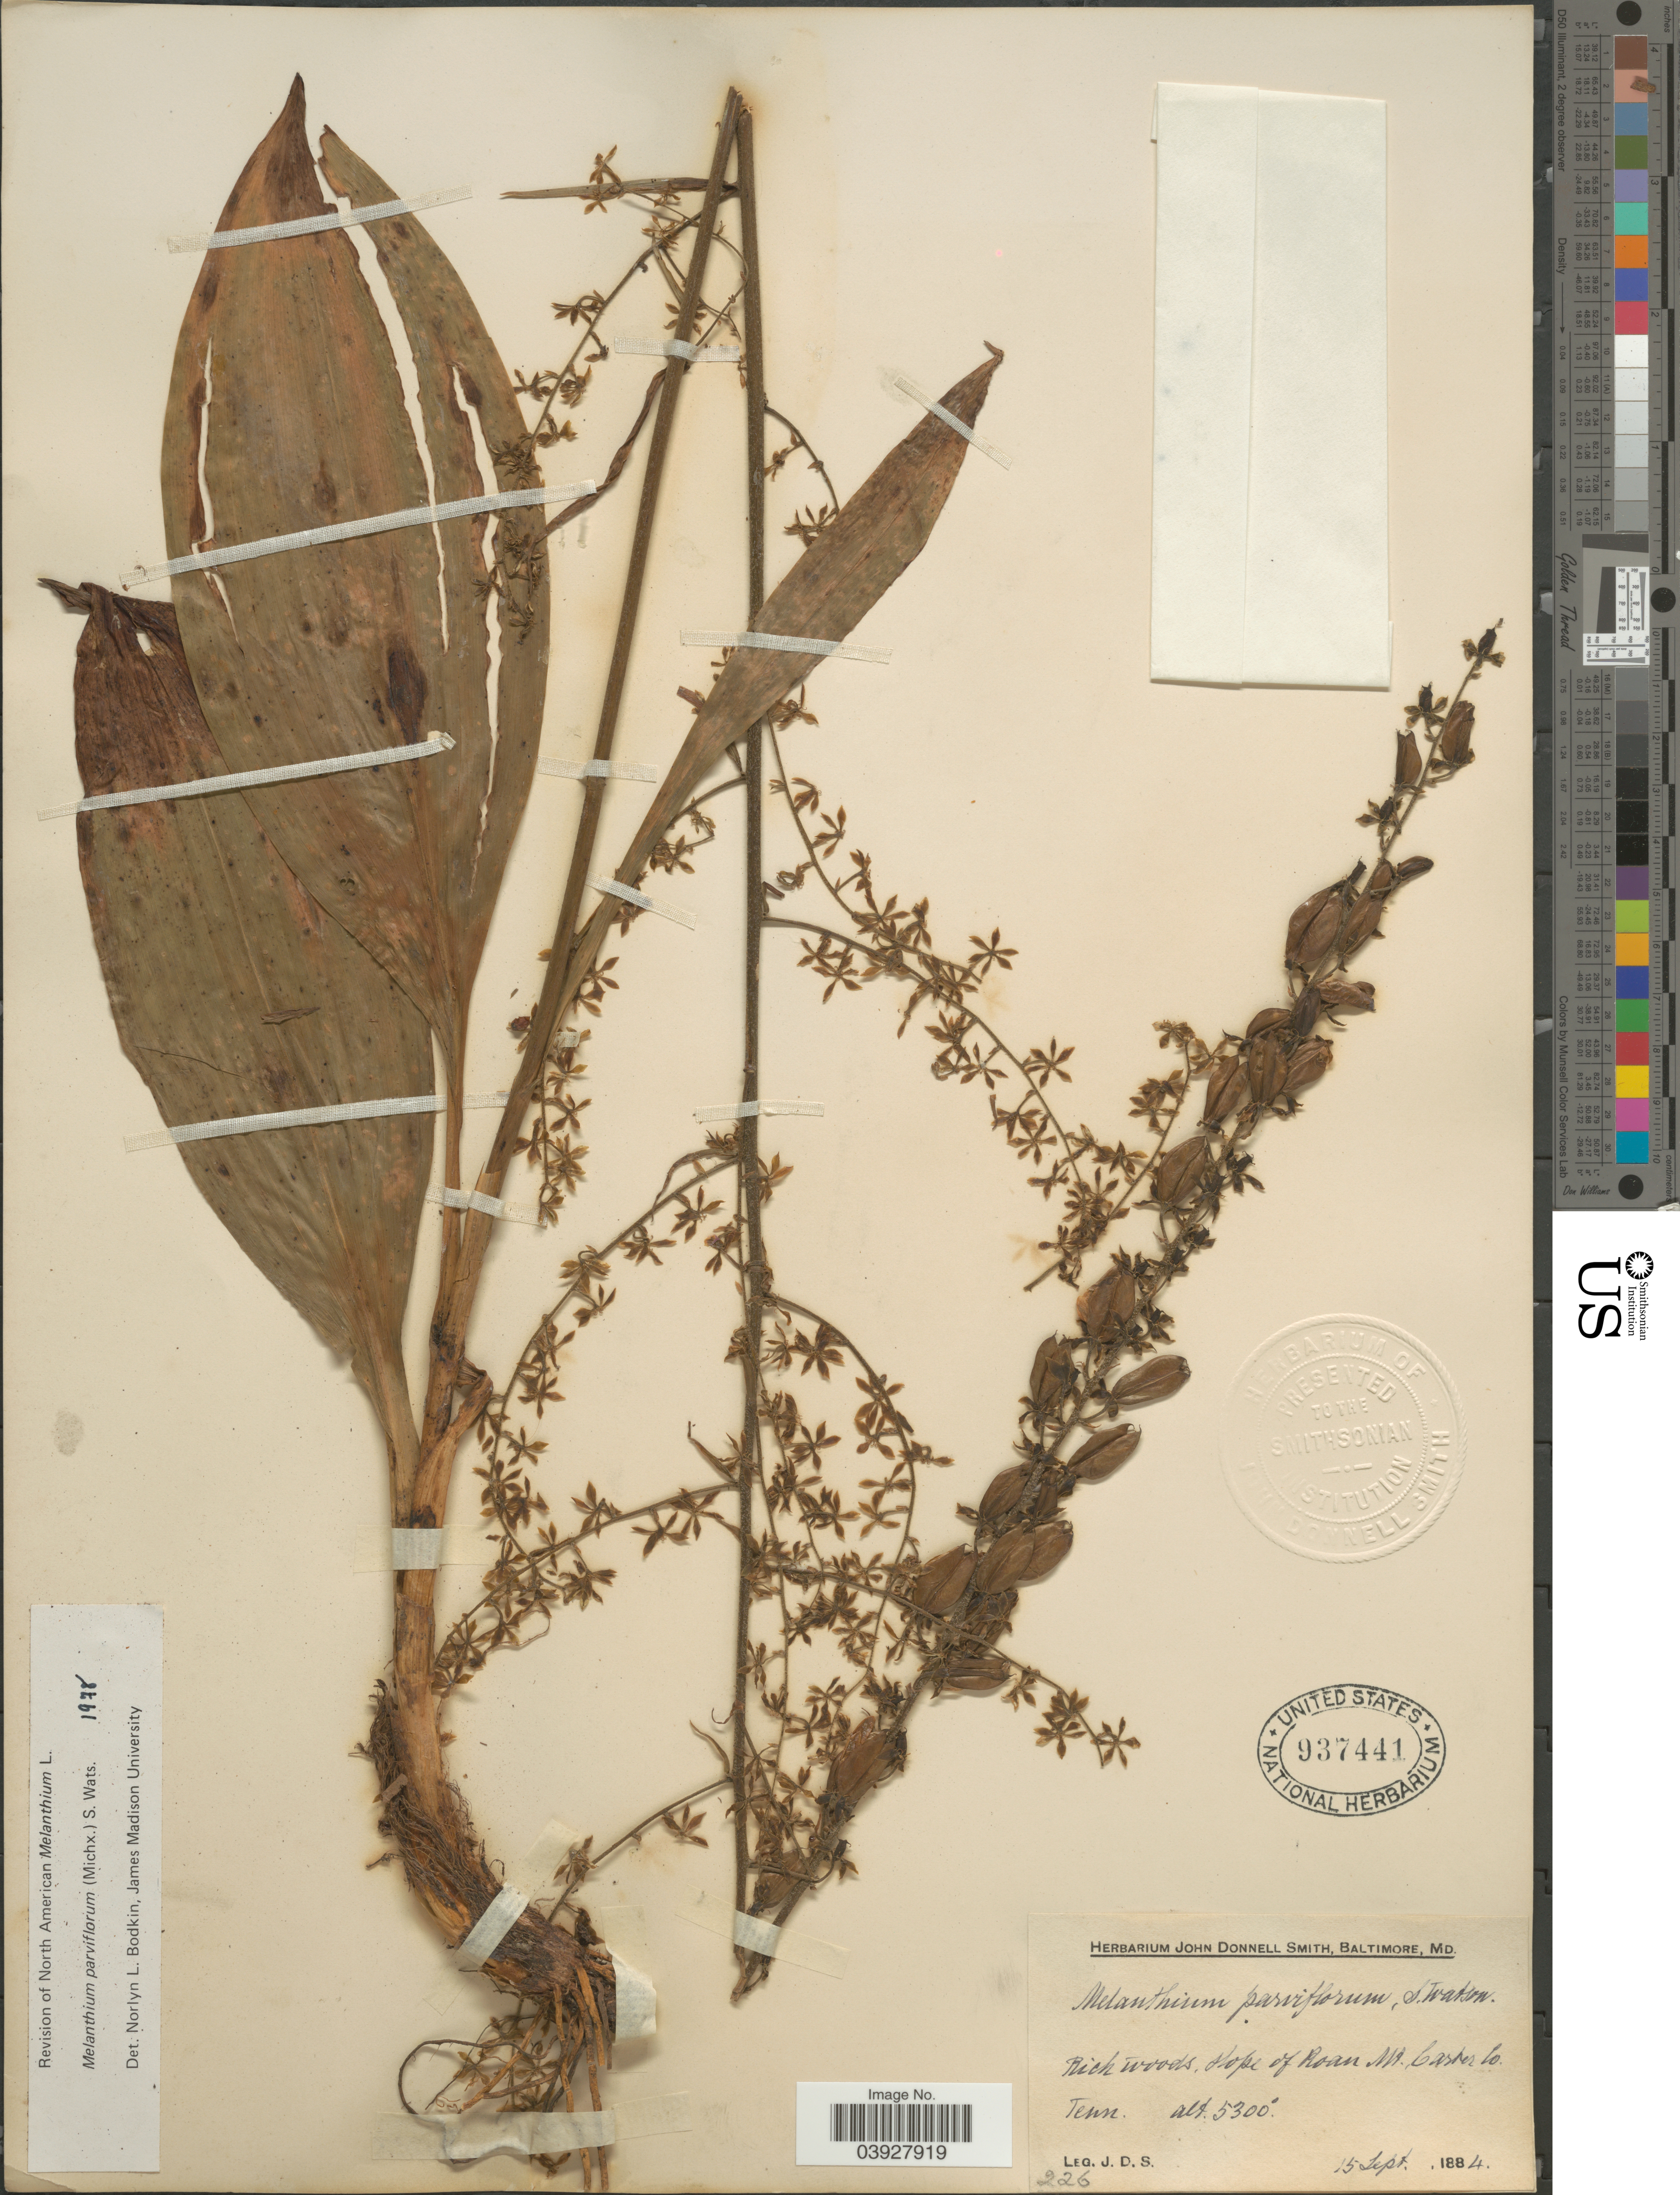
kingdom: Plantae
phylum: Tracheophyta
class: Liliopsida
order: Liliales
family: Melanthiaceae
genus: Melanthium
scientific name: Melanthium parviflorum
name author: (Michx.) S. Watson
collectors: J. Donnell Smith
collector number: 226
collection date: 1884-09-15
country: United States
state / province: Tennessee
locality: Slope of Roan Mt. Carter Co.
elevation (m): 1615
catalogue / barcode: US 937441